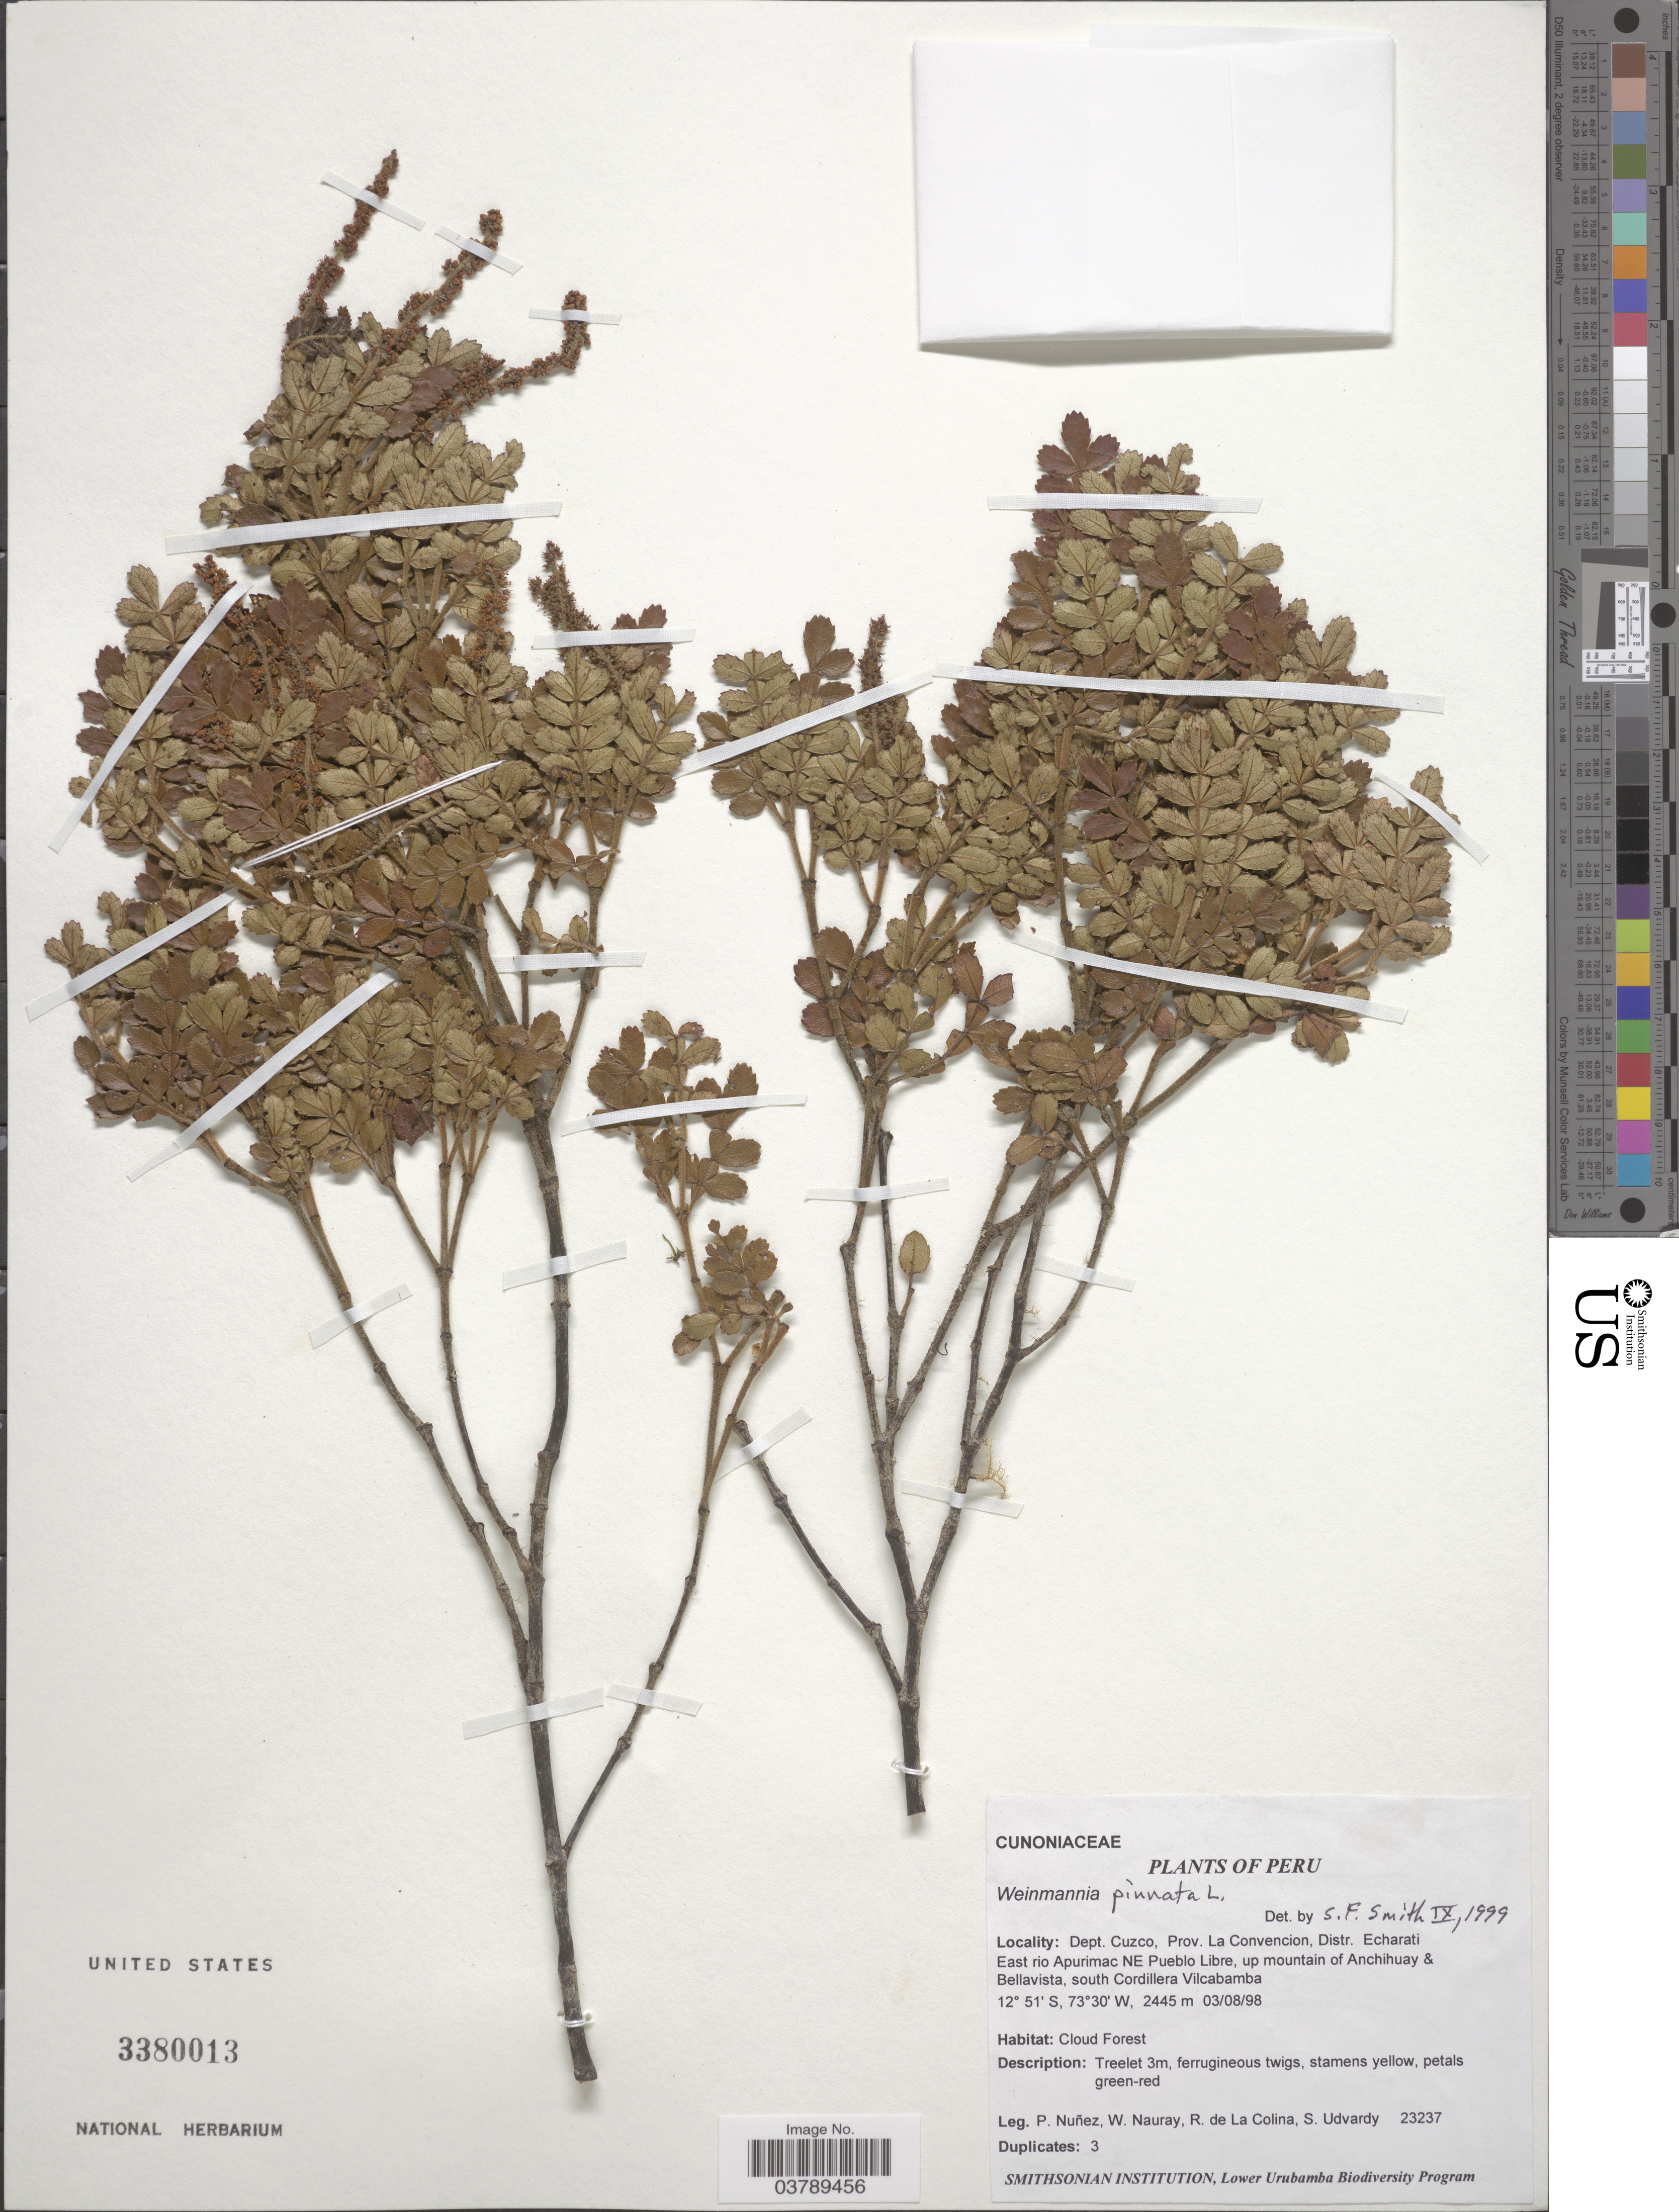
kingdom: Plantae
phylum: Tracheophyta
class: Magnoliopsida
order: Oxalidales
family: Cunoniaceae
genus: Weinmannia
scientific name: Weinmannia pinnata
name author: L.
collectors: P. Nuñez V., W. Nauray, R. de La Colina & S. Udvardy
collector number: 23237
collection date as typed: Transcribed d/m/y: 3/8/98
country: Peru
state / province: Cusco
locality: Dept. Cuzco, Prov. La Convencion, Distr. Echarati. East rio Apurimac NE Pueblo Libre, up mountain of Anchihuay & Bellavista, south Cordillera Vilcabamba.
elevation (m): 2445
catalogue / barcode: US 3380013